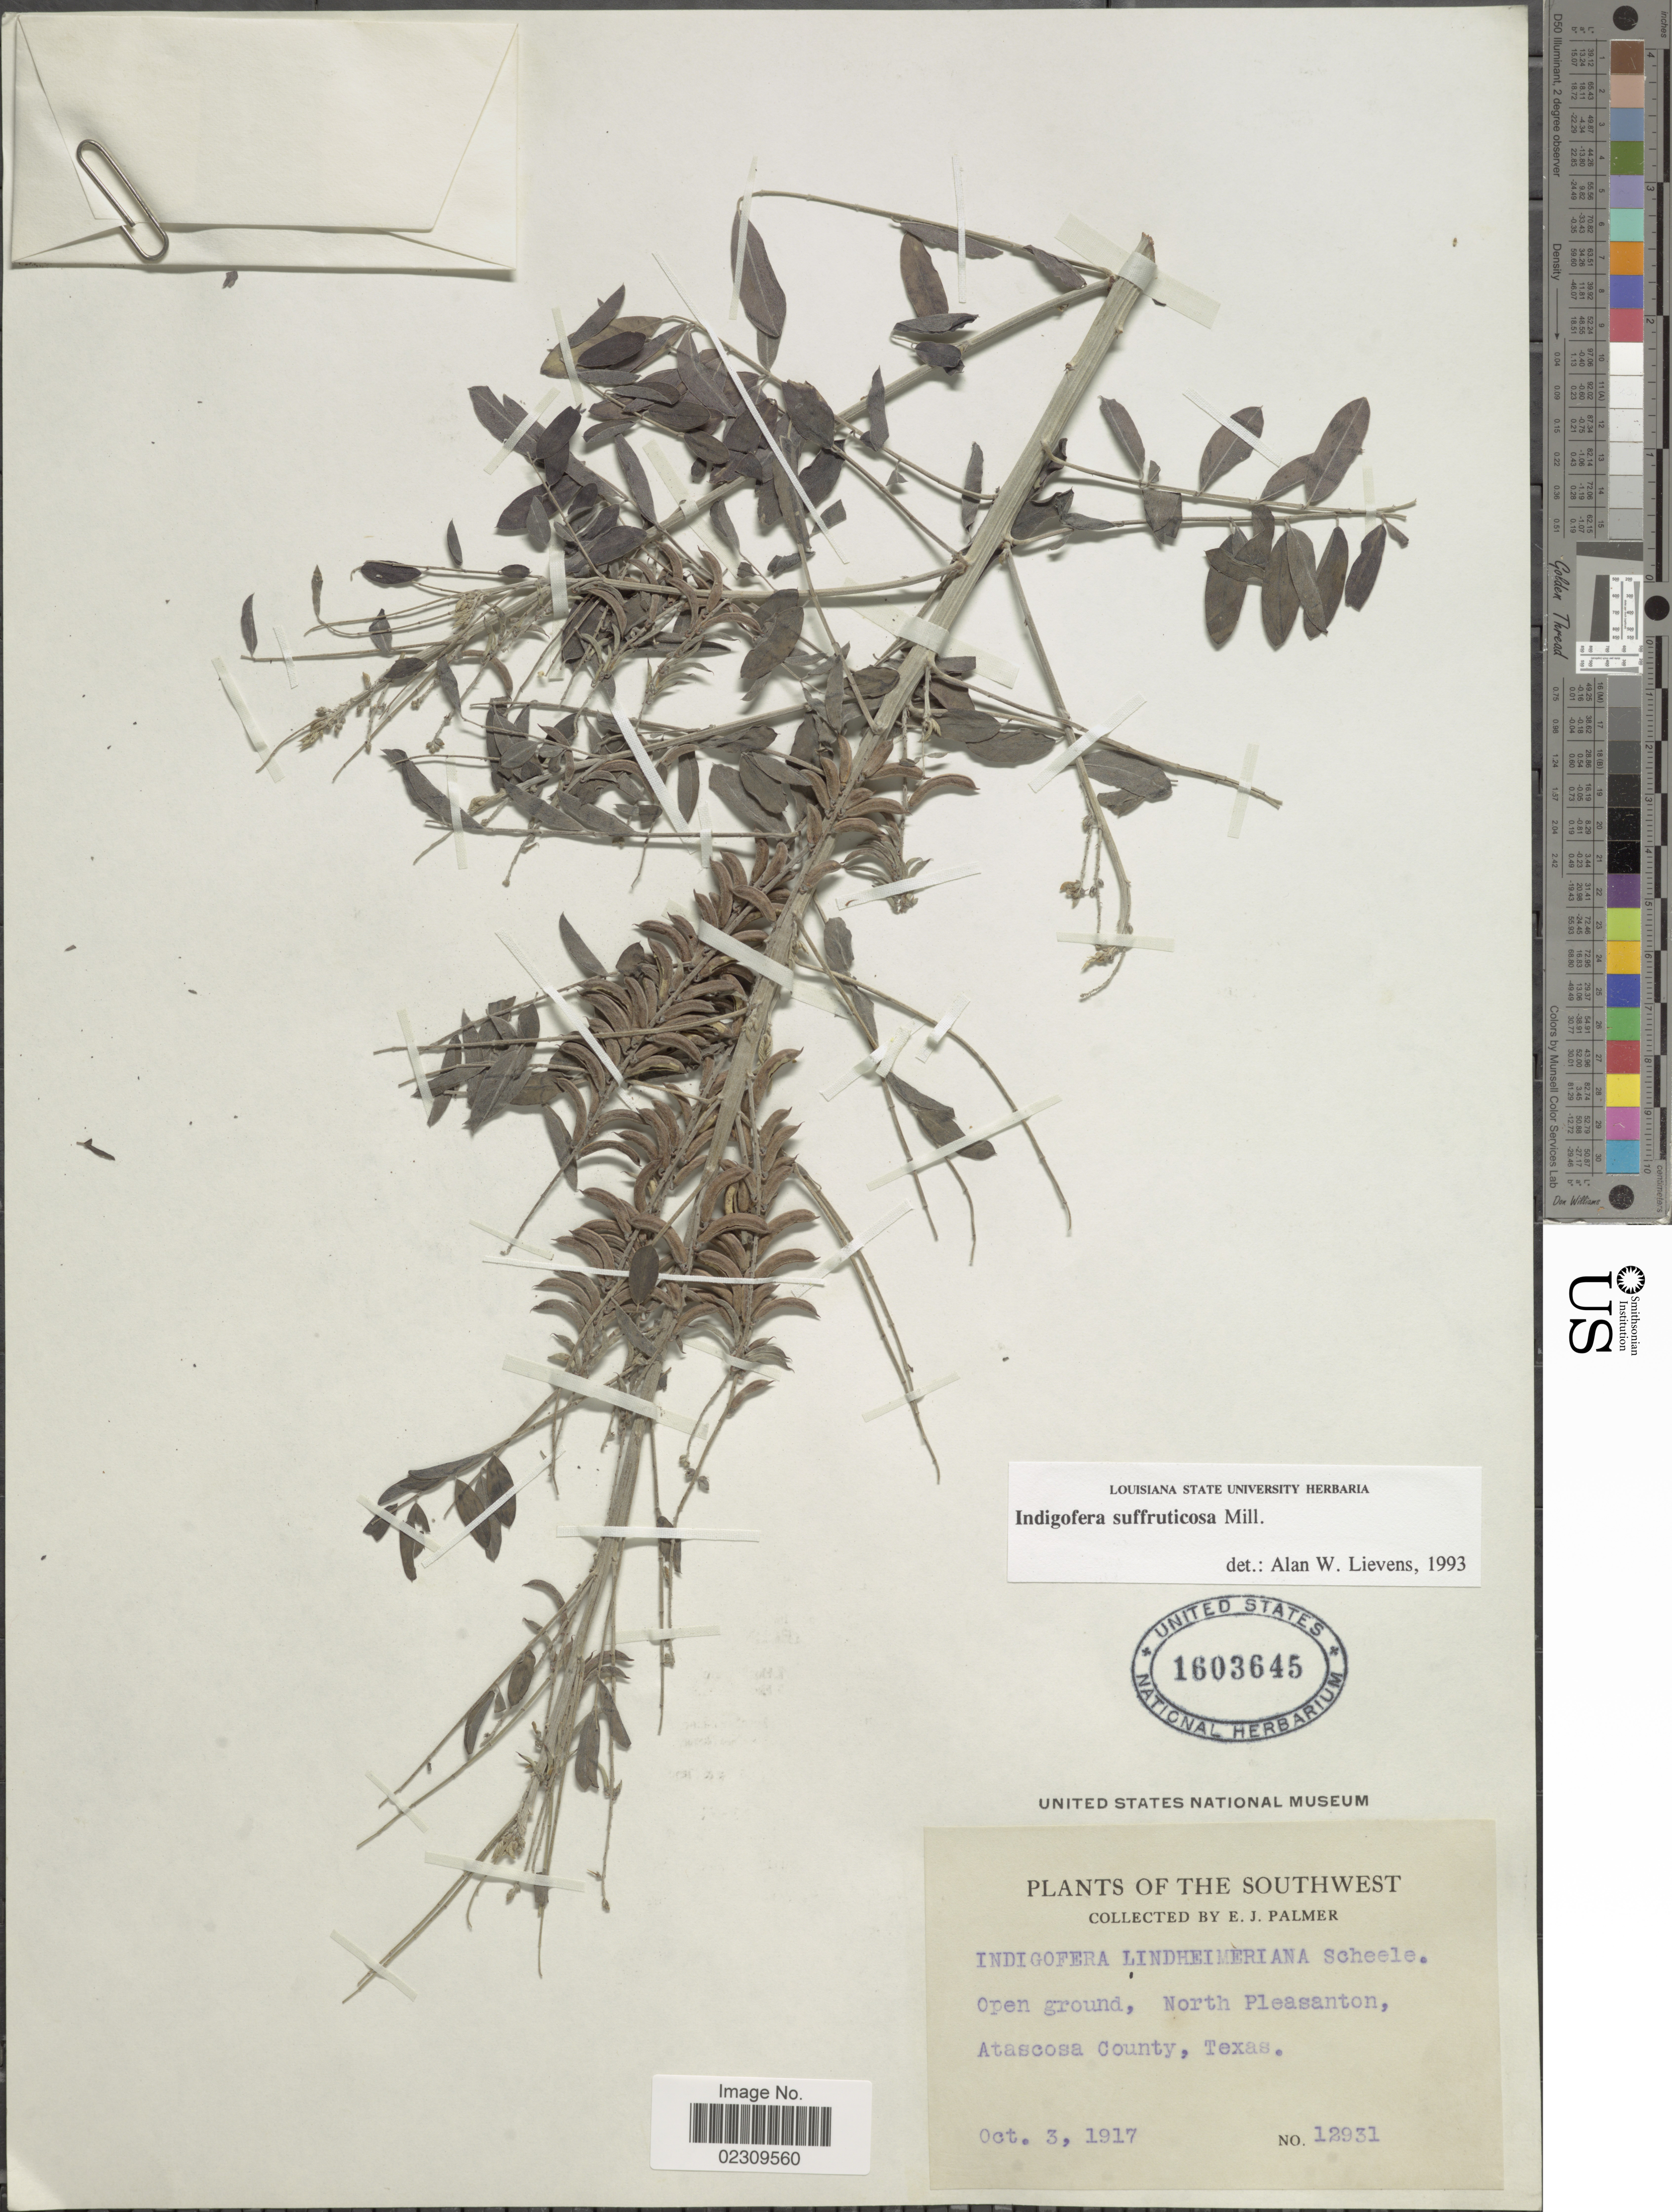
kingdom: Plantae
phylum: Tracheophyta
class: Magnoliopsida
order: Fabales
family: Fabaceae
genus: Indigofera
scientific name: Indigofera suffruticosa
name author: Mill.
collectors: E. J. Palmer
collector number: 12931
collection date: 1917-10-03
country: United States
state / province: Texas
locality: Southwest. Open ground, North Pleasanton, Atascosa County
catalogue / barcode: US 1603645